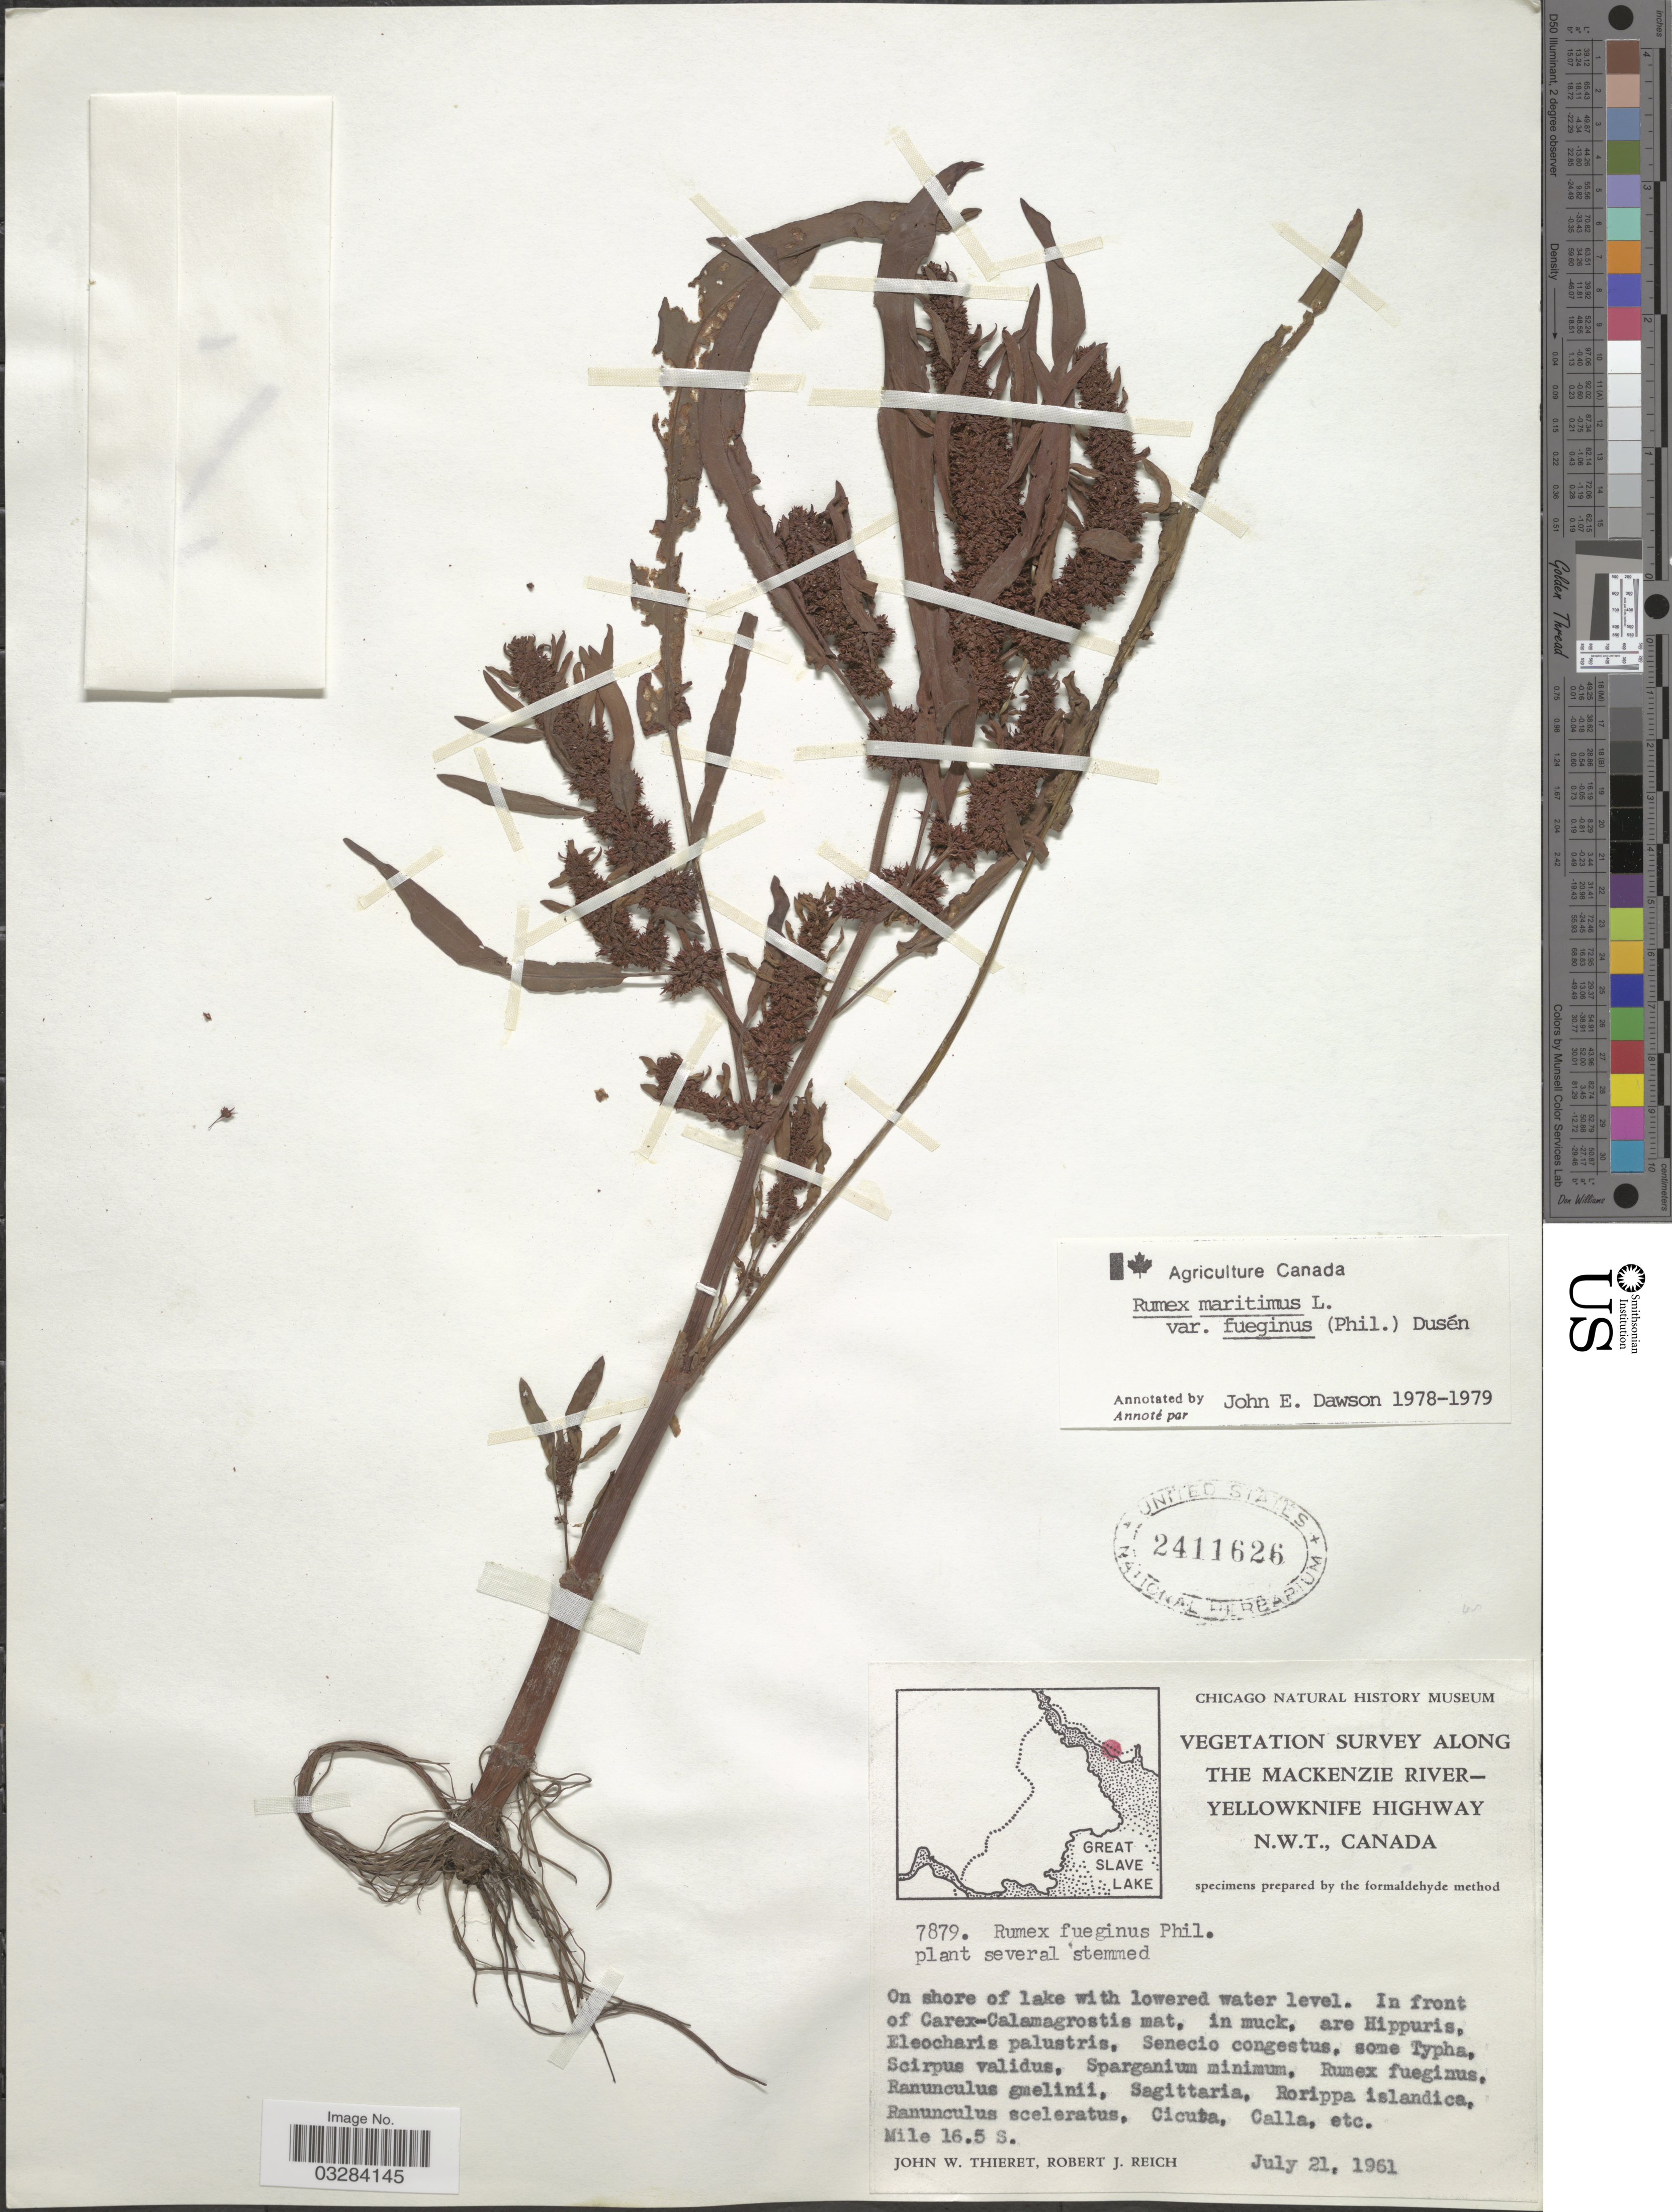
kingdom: Plantae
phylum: Tracheophyta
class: Magnoliopsida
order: Caryophyllales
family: Polygonaceae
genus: Rumex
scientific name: Rumex maritimus var. fueginus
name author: (Phil.) Dusén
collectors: J. W. Thieret & R. Reich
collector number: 7879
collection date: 1961-07-21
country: Canada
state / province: Northwest Territories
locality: Along the Mackenzie River-Yellowknife Highway. Mile 16.5 S.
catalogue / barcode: US 2411626